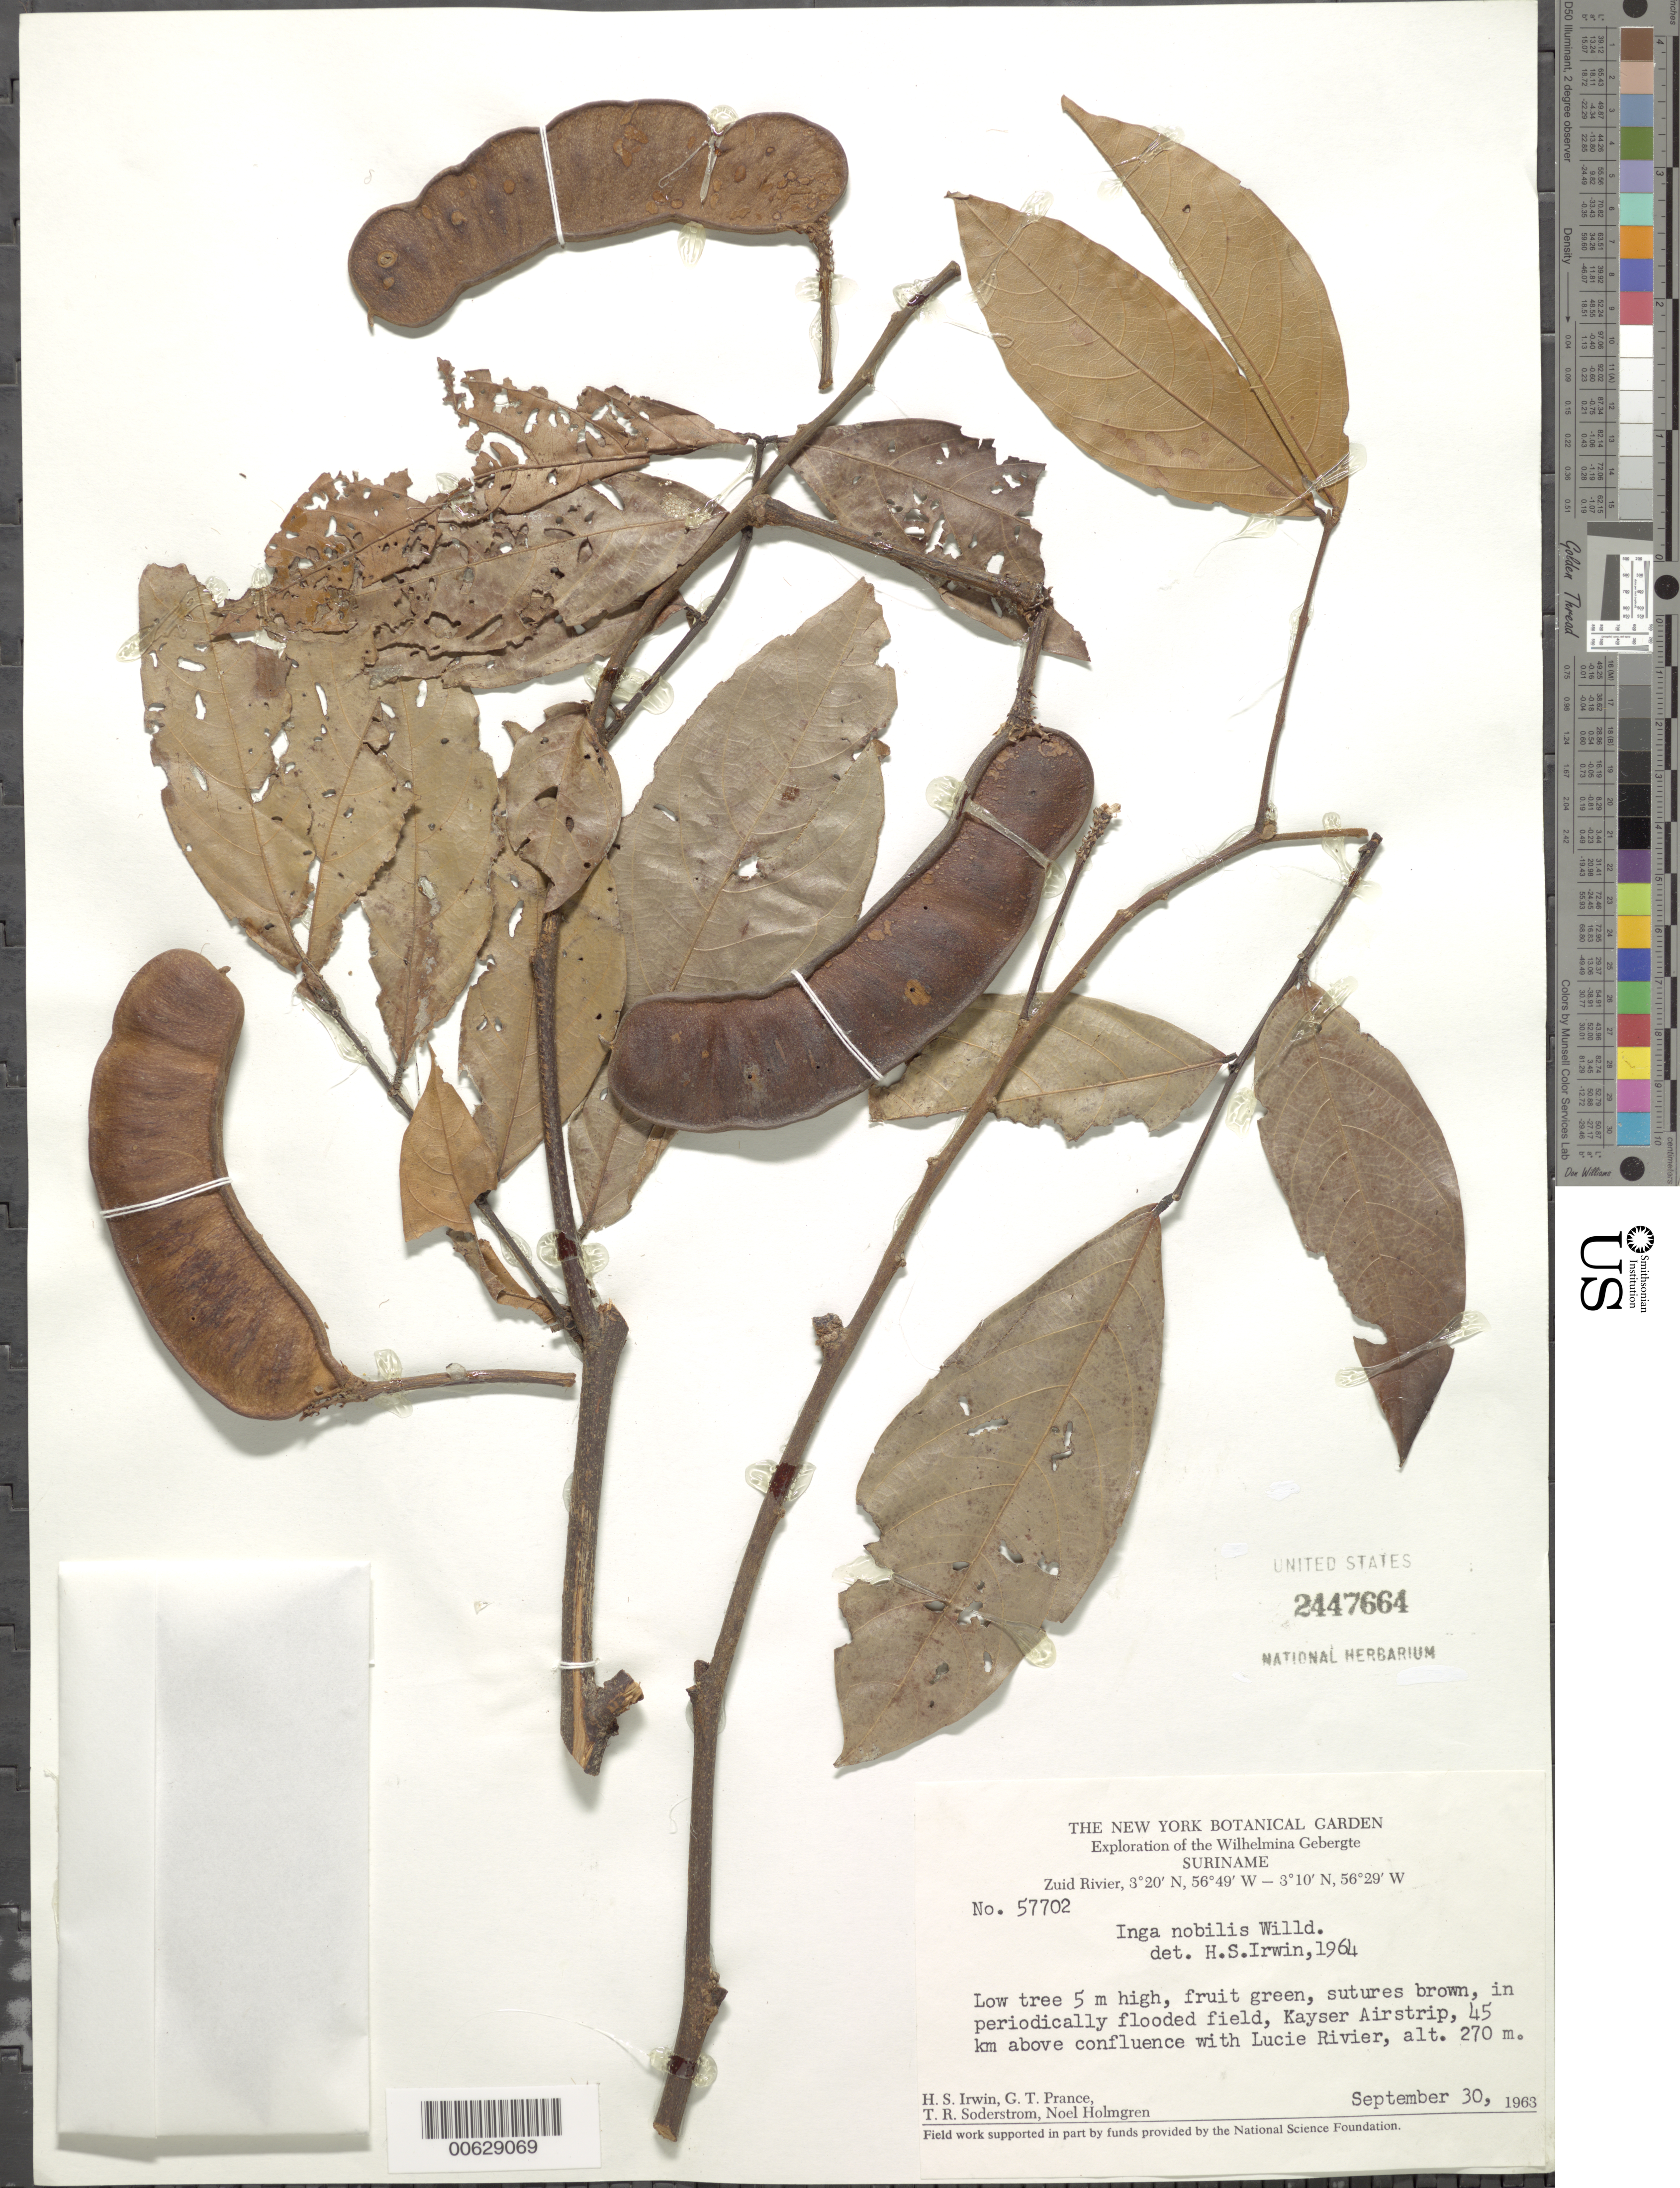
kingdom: Plantae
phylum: Tracheophyta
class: Magnoliopsida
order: Fabales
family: Fabaceae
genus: Inga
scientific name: Inga nobilis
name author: Willd.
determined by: Irwin, Howard S.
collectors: H. Irwin, G. T. Prance, T. R. Soderstrom & N. H. Holmgren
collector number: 57702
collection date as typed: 30-Sep-63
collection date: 1963-09-30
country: Suriname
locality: Kayser Airstrip, Zuid R., 45 km above confl. with Lucie R., Wilhelmina Gebergte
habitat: Periodically flooded field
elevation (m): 270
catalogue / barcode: US 2447664